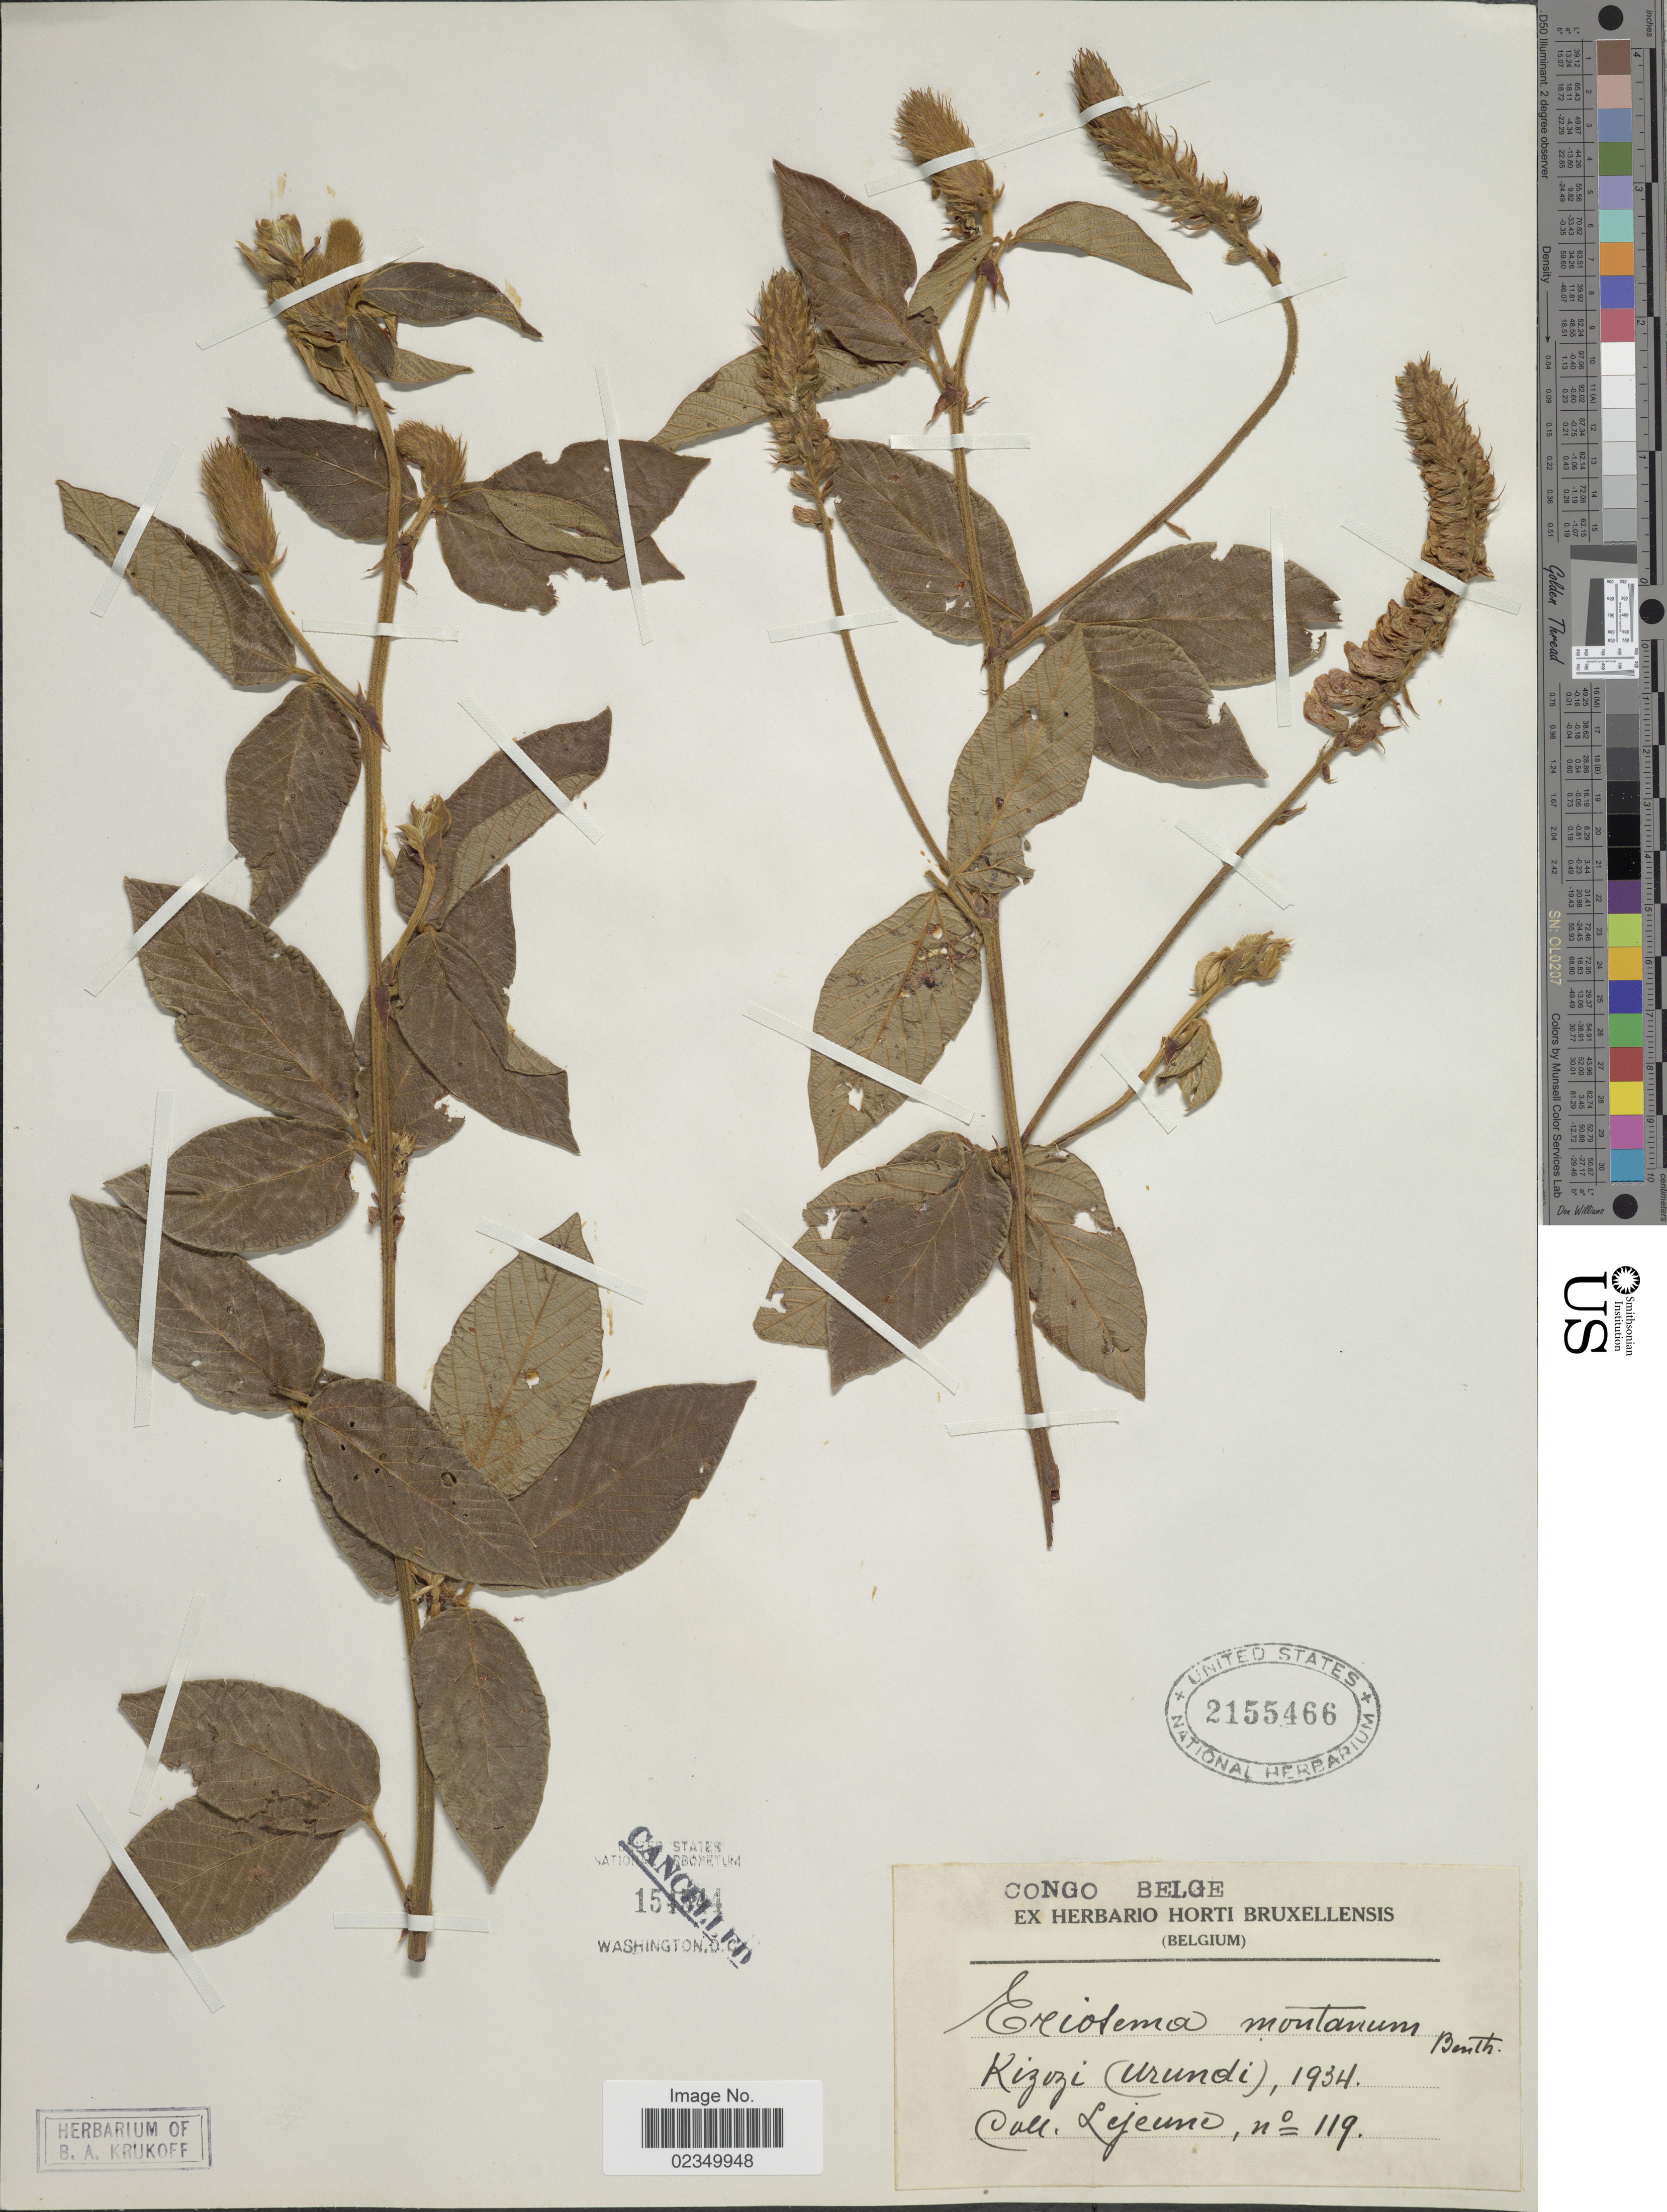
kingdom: Plantae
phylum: Tracheophyta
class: Magnoliopsida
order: Fabales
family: Fabaceae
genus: Eriosema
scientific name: Eriosema montanum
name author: Baker f.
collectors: -. Lejeune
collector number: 119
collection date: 1934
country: Burundi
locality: Congo Belgie. Kizozi (Urundi)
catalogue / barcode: US 2155466